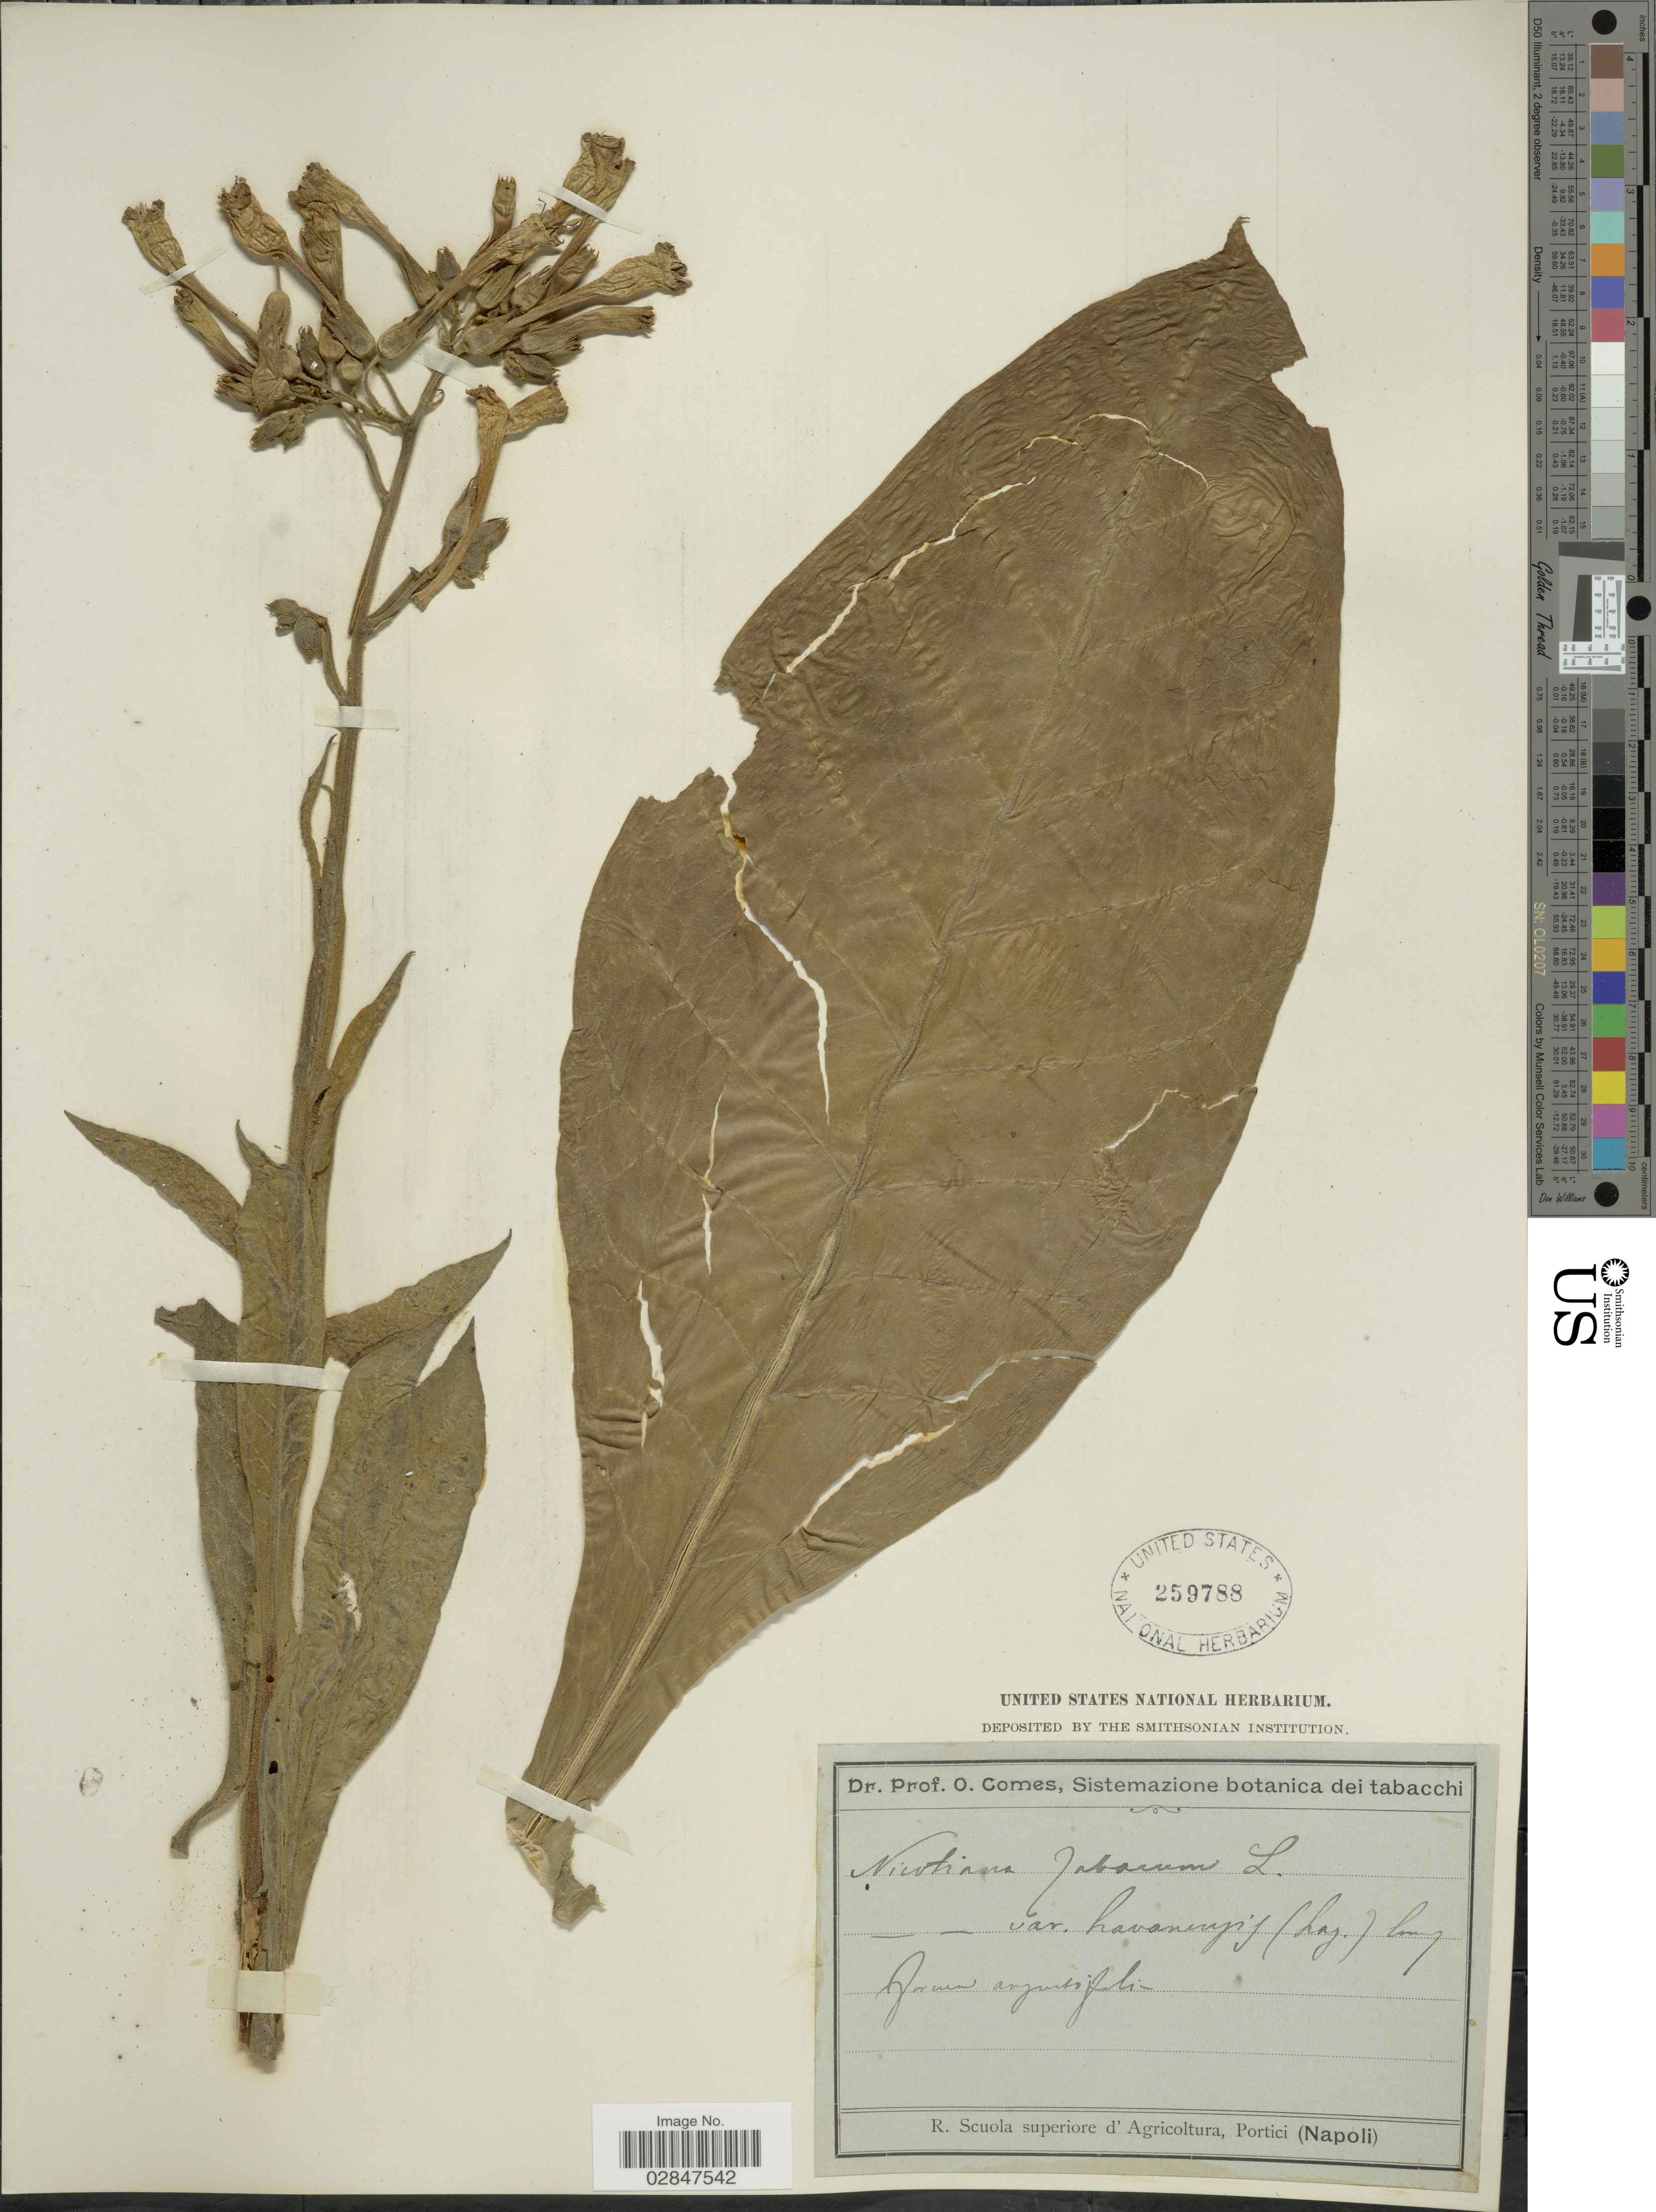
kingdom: Plantae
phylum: Tracheophyta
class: Magnoliopsida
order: Solanales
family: Solanaceae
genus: Nicotiana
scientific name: Nicotiana tabacum var. havanensis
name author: Comes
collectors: O. Comes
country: Italy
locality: Portici (Napoli).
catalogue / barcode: US 259788